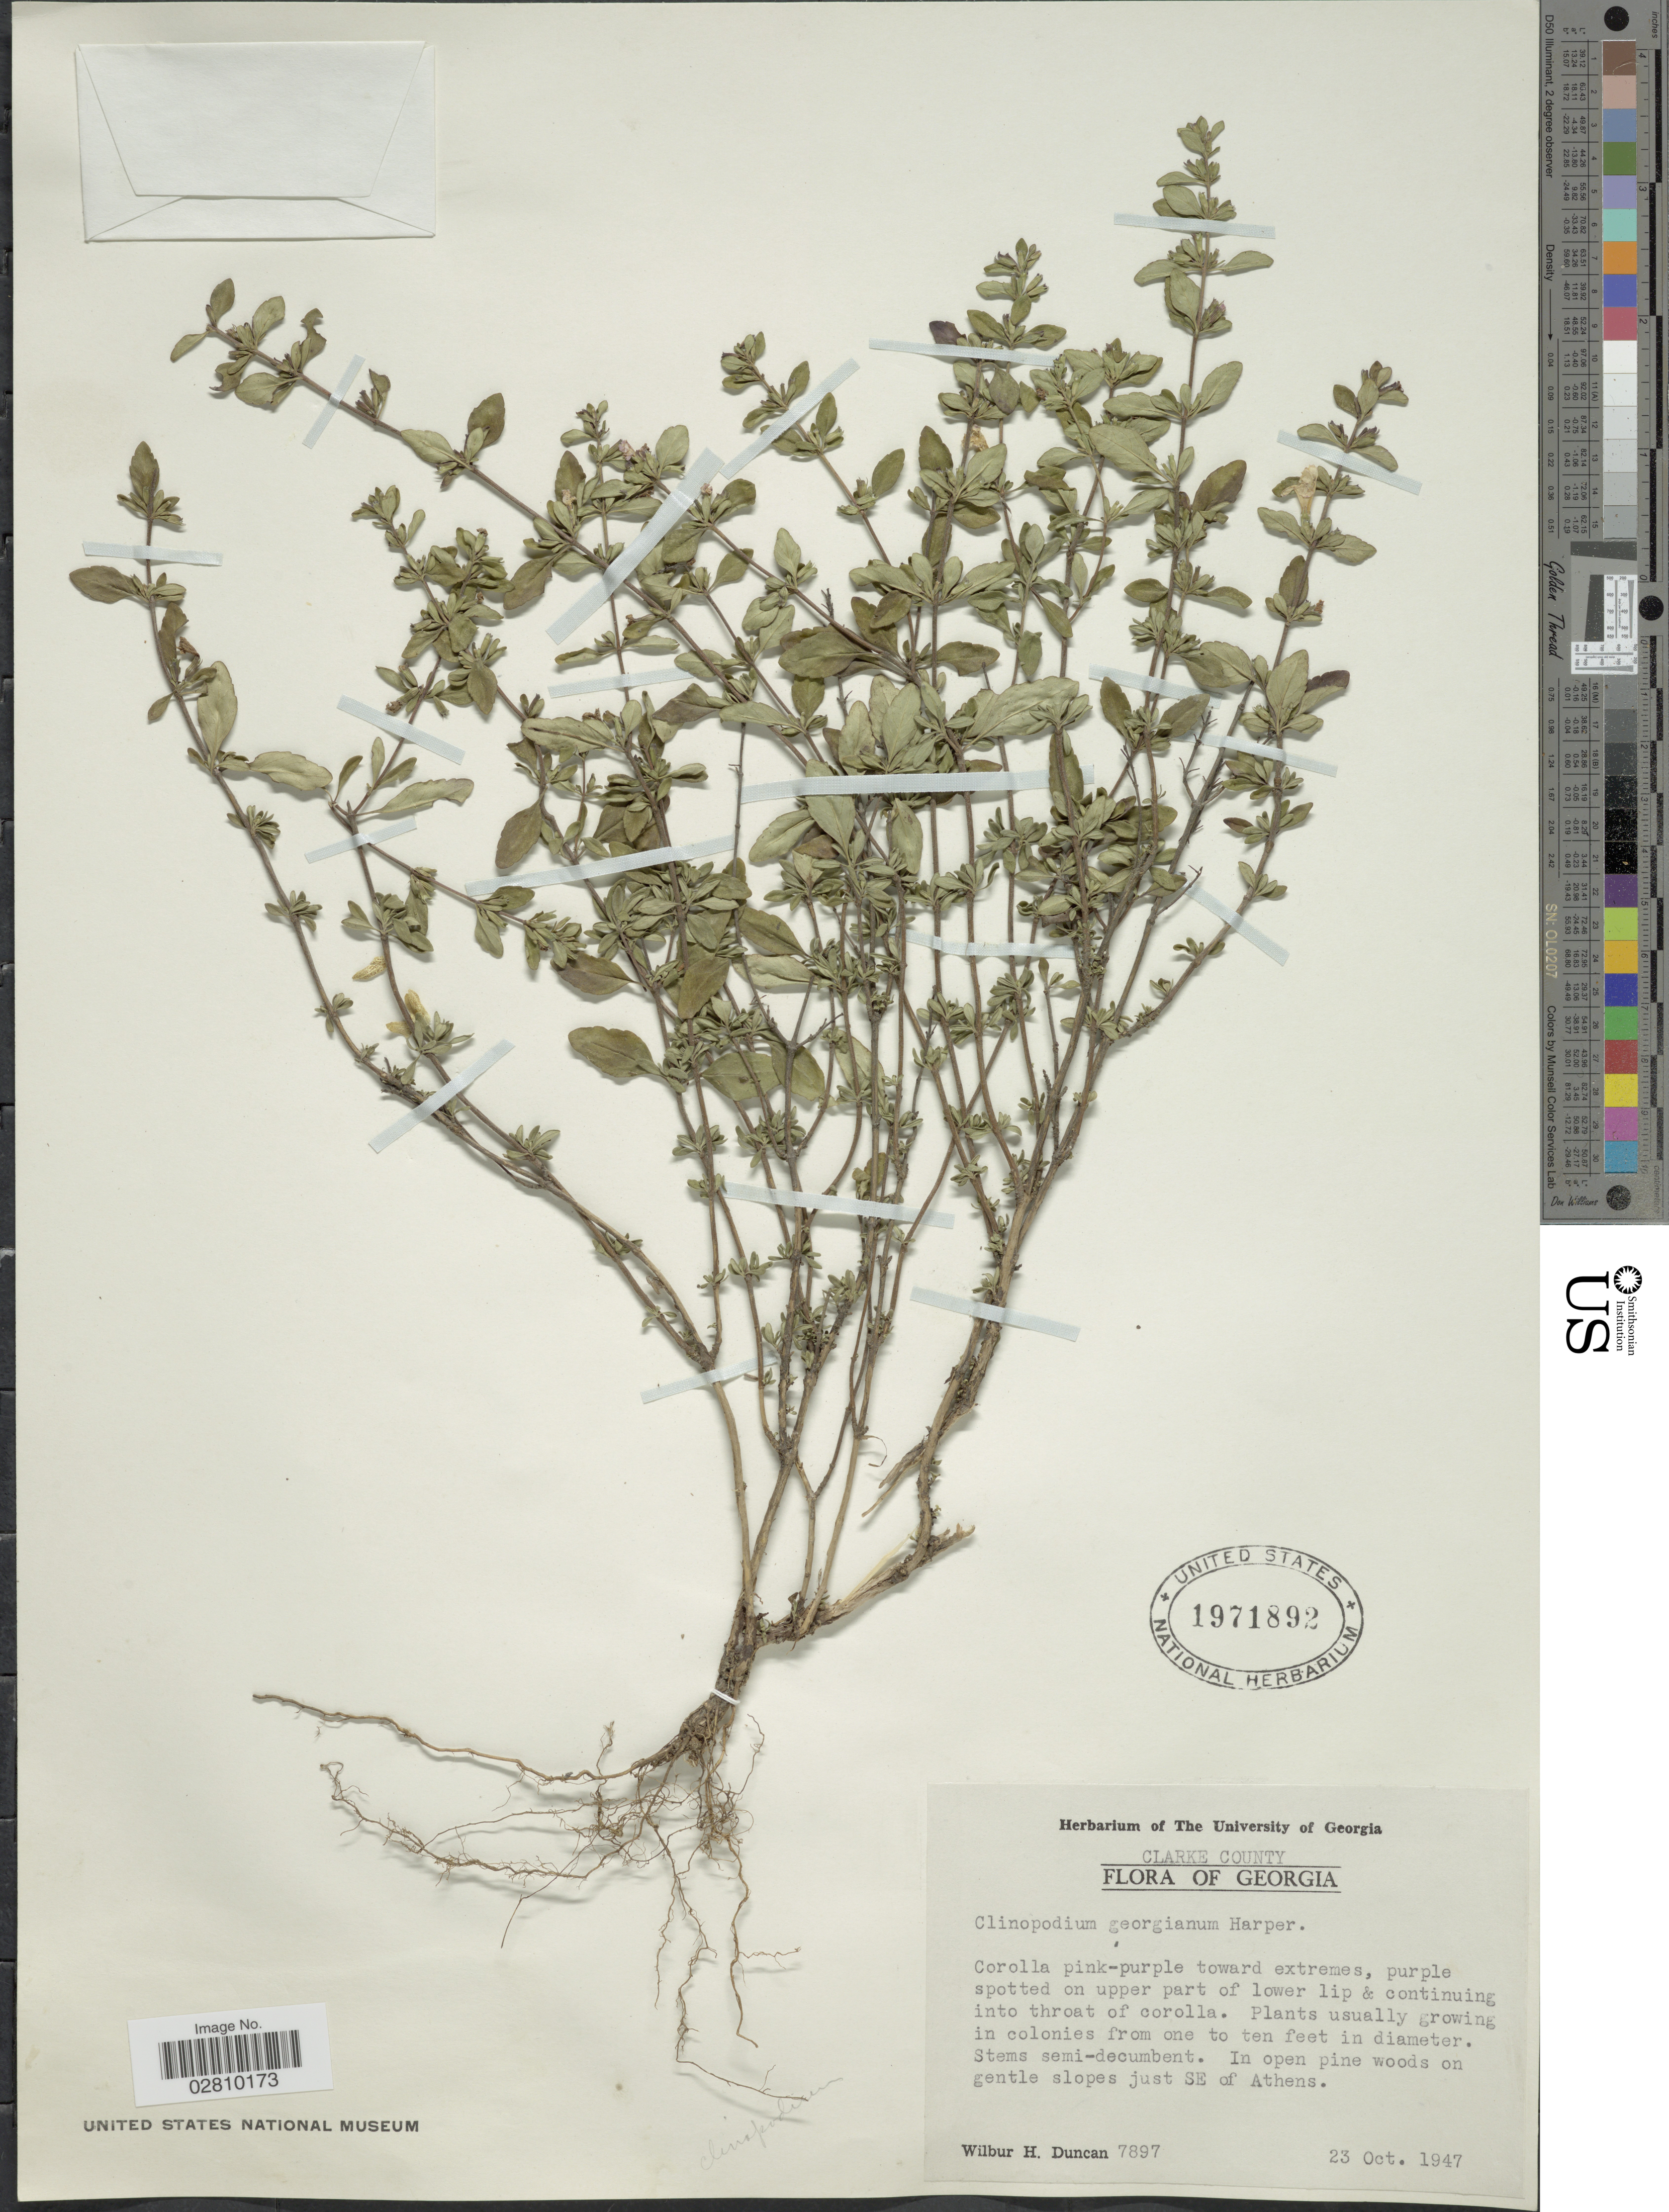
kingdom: Plantae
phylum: Tracheophyta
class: Magnoliopsida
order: Lamiales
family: Lamiaceae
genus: Clinopodium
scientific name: Clinopodium carolinianum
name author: Mill.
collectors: W. H. Duncan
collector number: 7897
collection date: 1947-10-23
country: United States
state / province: Georgia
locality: Clarke County. In open pine woods on gentle slopes just SE of Athens.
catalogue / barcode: US 1971892